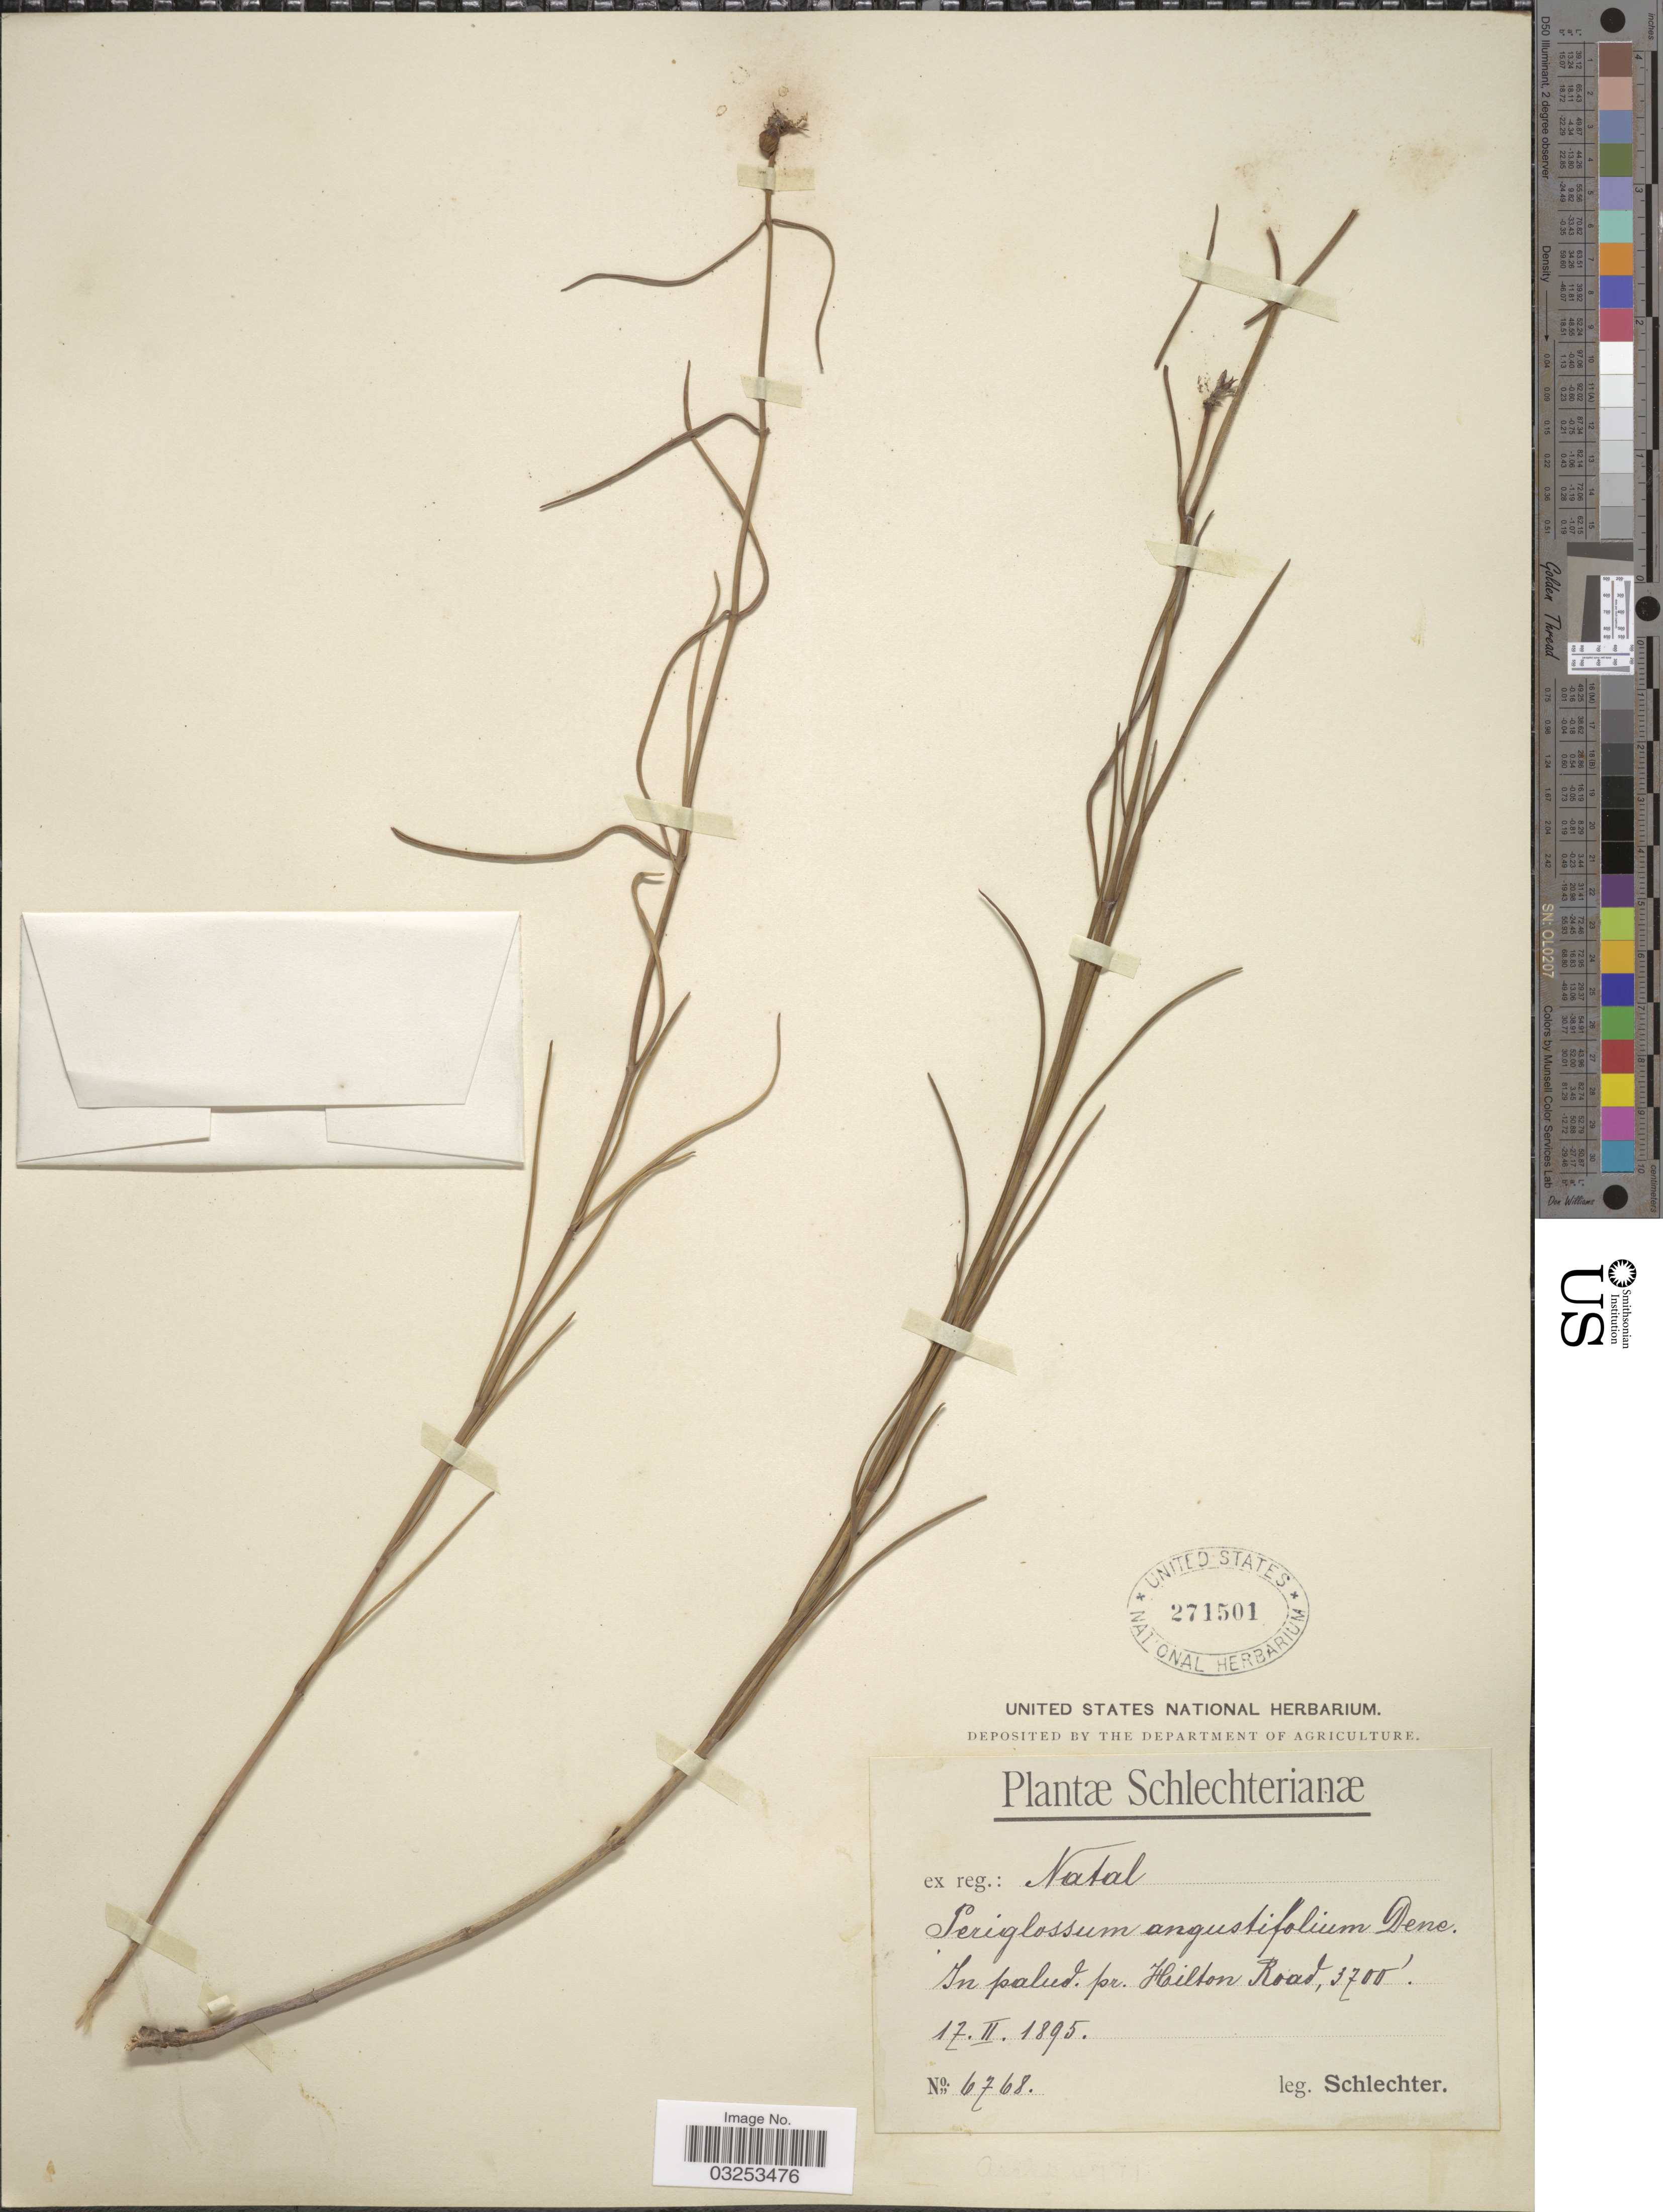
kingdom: Plantae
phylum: Tracheophyta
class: Magnoliopsida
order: Gentianales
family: Apocynaceae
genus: Periglossum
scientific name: Periglossum angustifolium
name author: Decne.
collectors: Schlechter, --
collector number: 6768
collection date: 1895-02-17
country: South Africa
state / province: KwaZulu-Natal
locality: Natal. In palud. pr. Hilton Road.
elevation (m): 1128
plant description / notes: Annotated as Periglossum angustifolium DC. but filed in the herbarium as Cordylogyne angustifolium; no such name found published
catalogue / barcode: US 271501